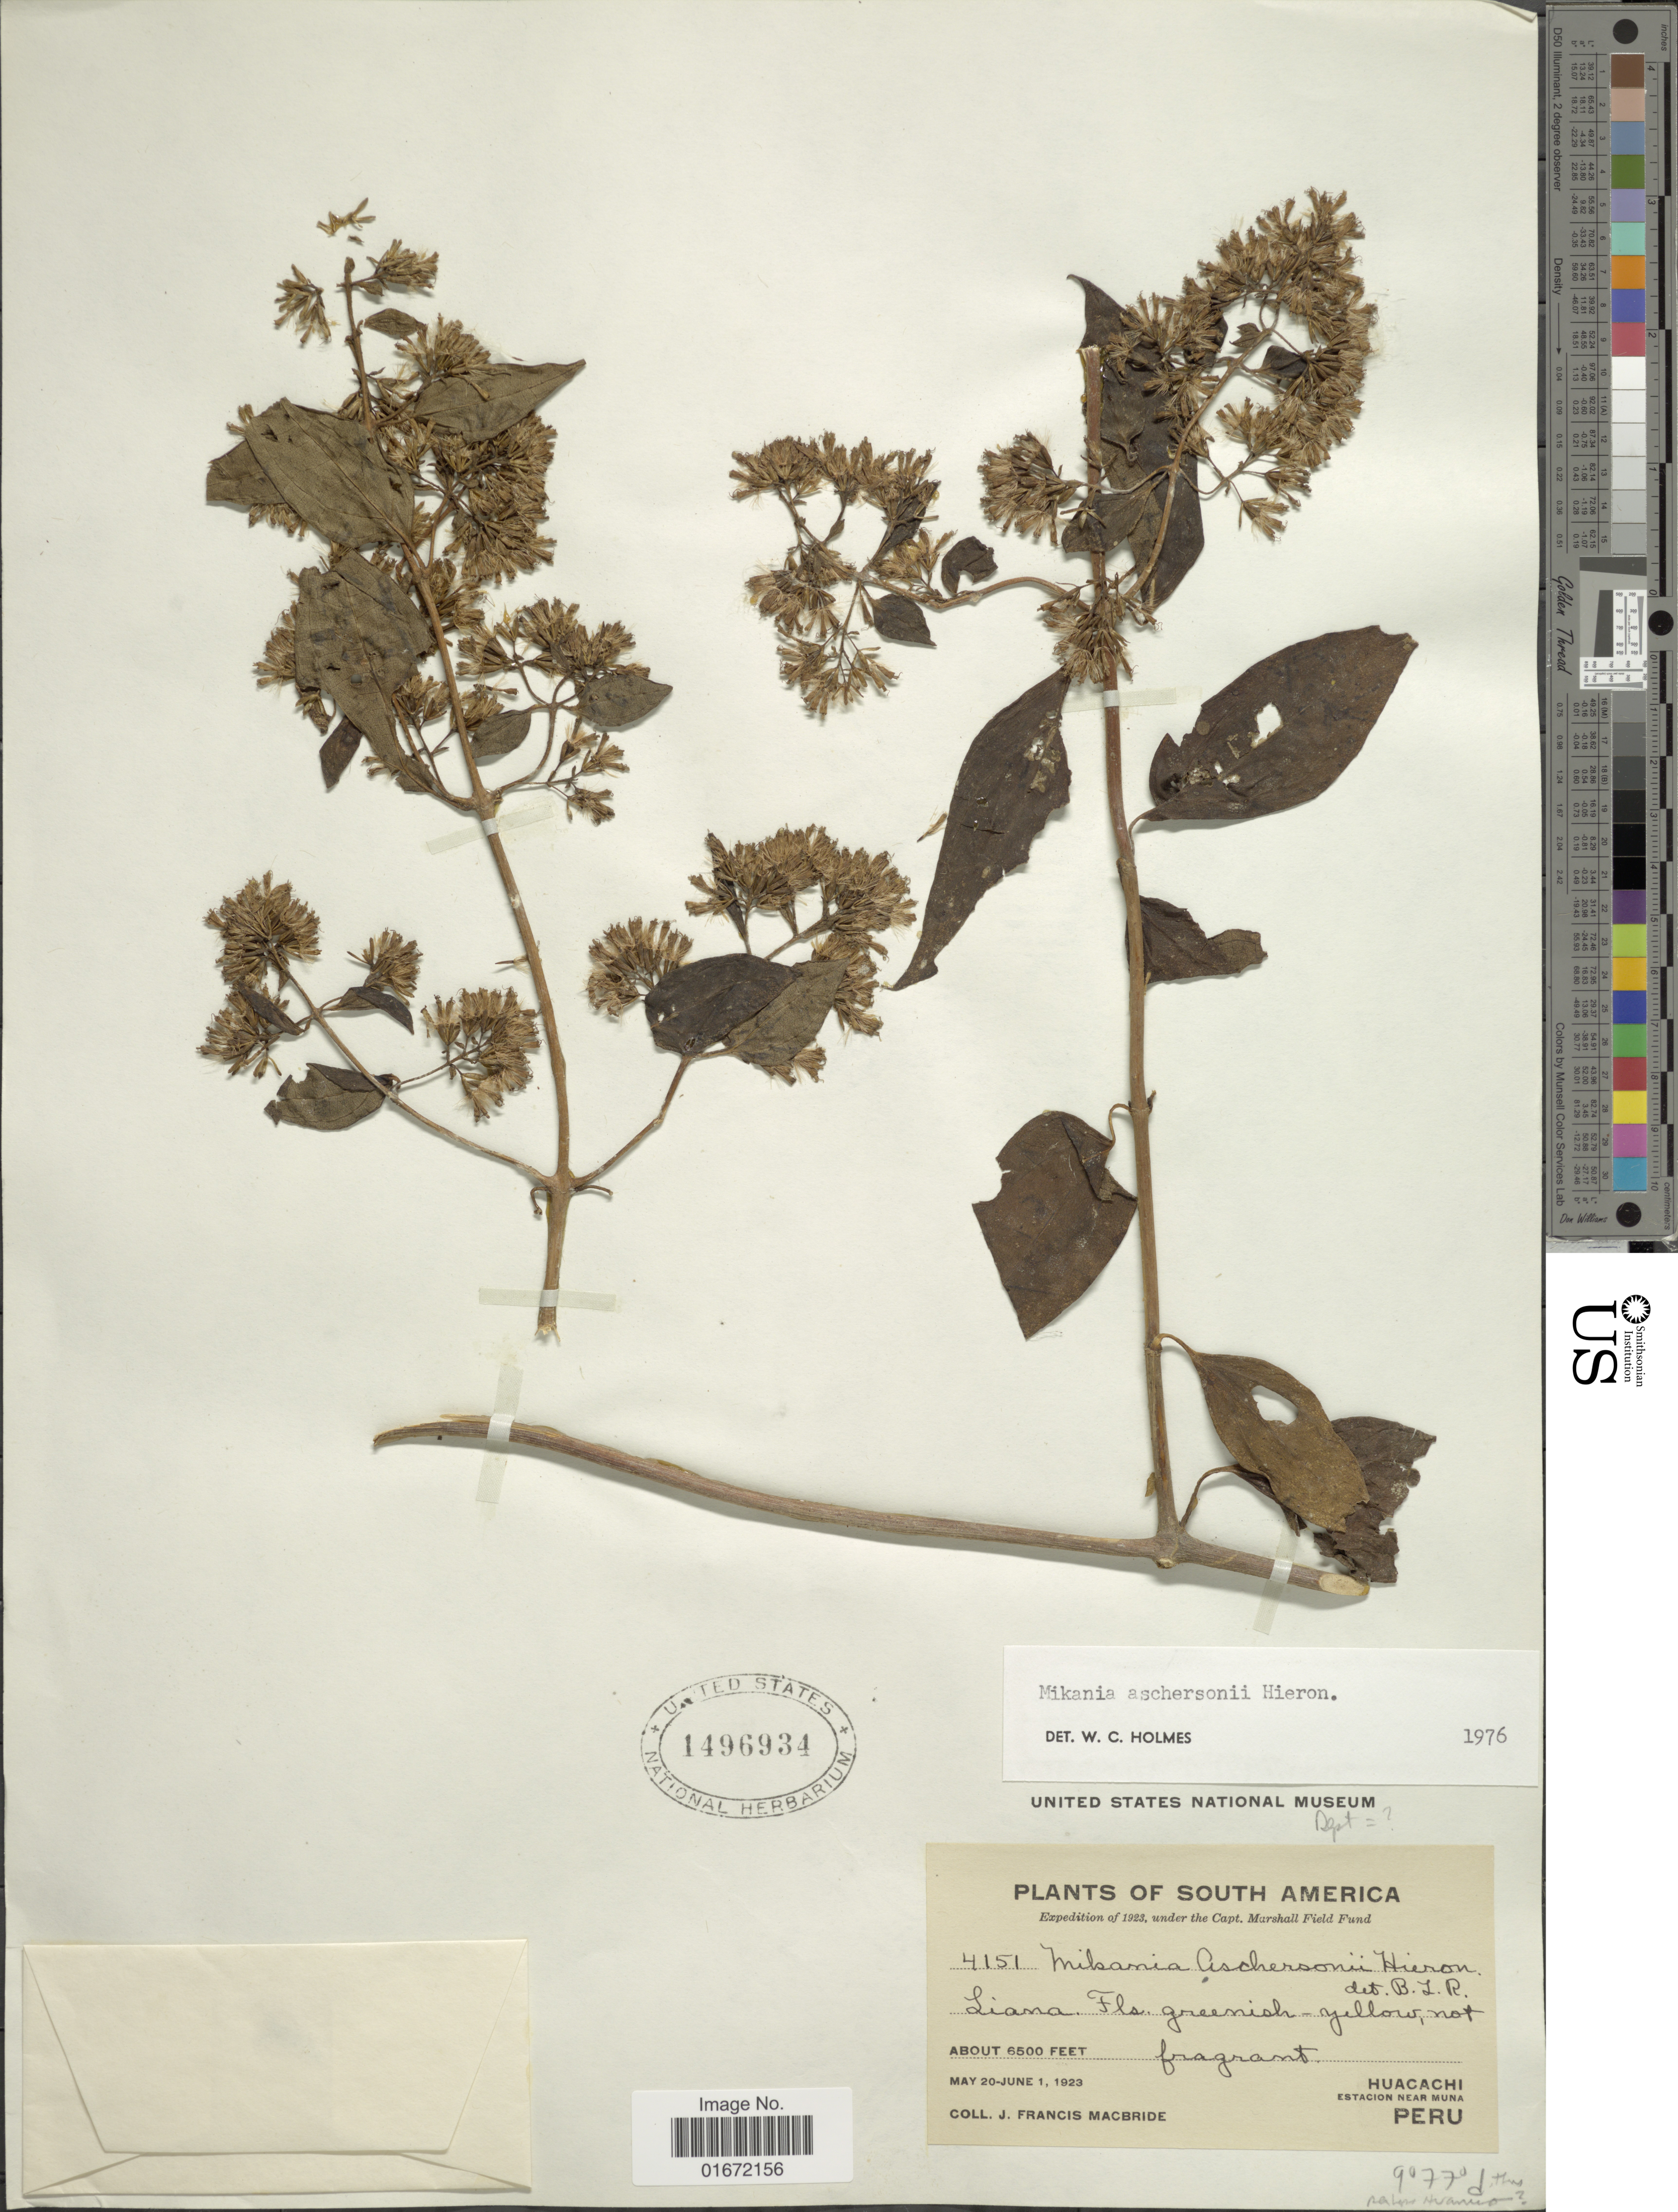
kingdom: Plantae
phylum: Tracheophyta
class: Magnoliopsida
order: Asterales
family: Asteraceae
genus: Mikania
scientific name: Mikania aschersonii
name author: Hieron.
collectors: J. F. Macbride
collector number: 4151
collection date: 1923-05-20/1923-06-01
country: Peru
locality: Huacachi. Estacion near Muna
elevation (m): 1981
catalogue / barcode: US 1496934